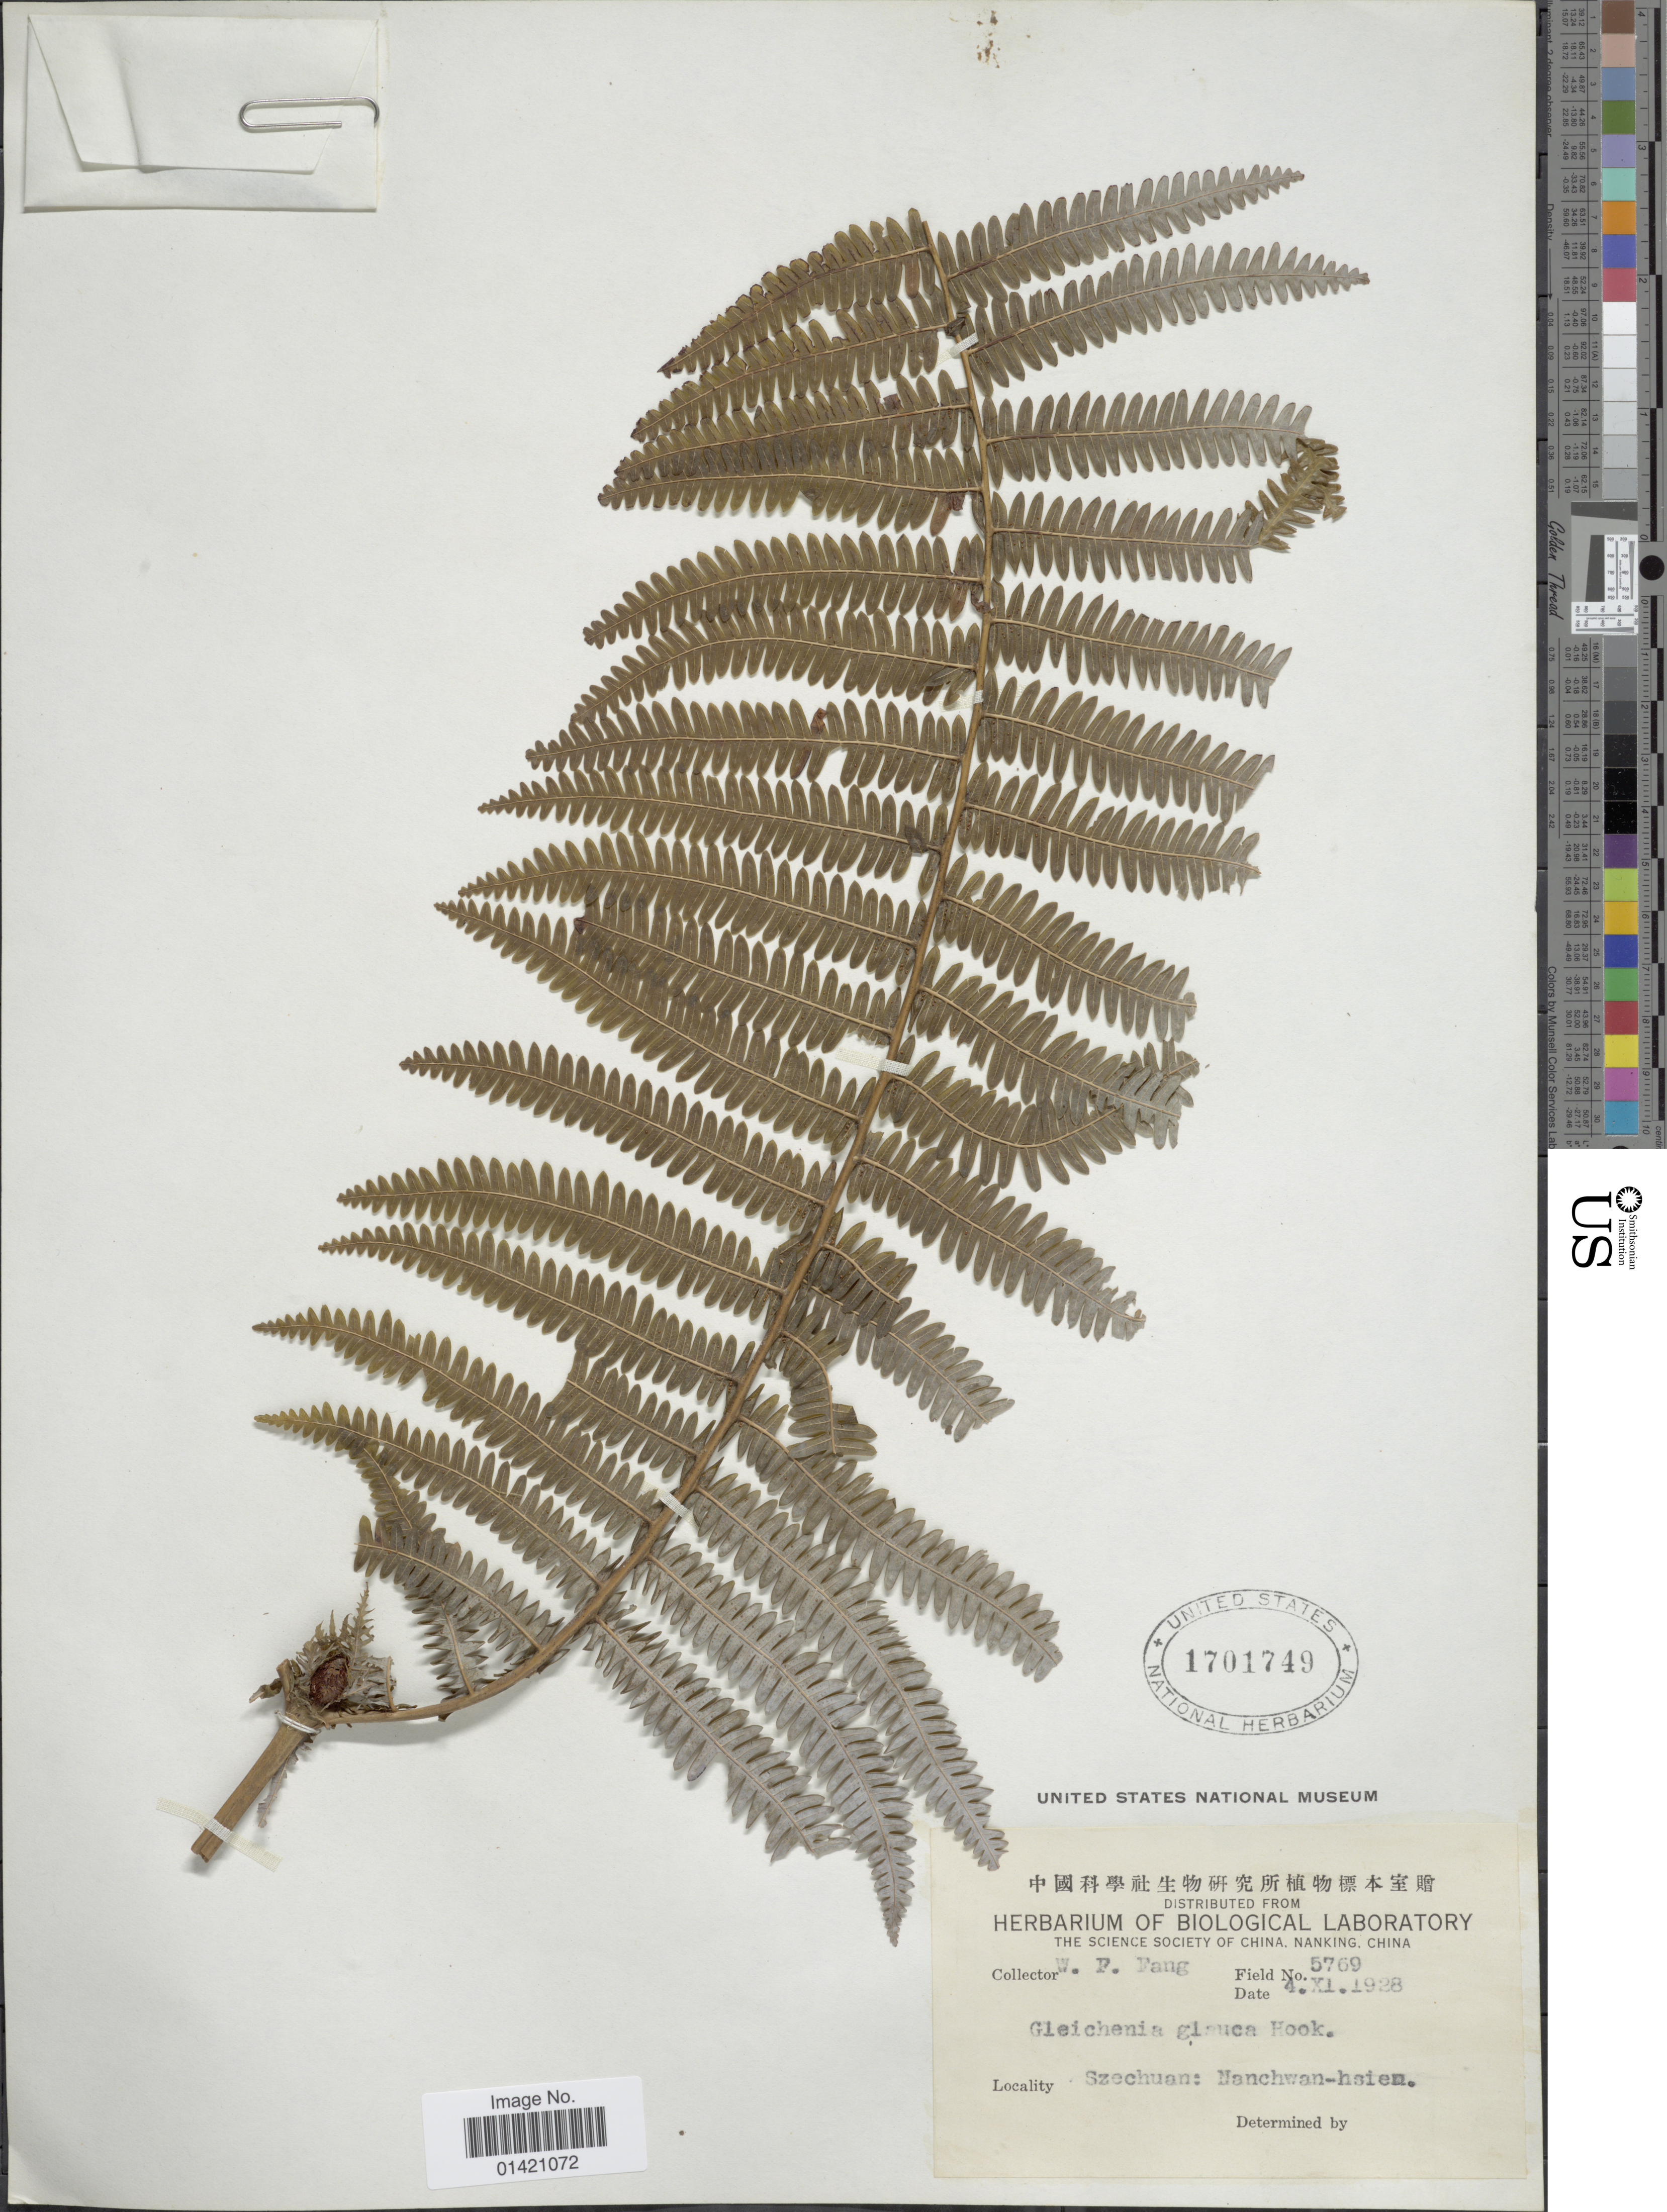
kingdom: Plantae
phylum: Tracheophyta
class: Polypodiopsida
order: Gleicheniales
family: Gleicheniaceae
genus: Diplopterygium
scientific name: Diplopterygium glaucum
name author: (Thunb. ex Houtt.) Nakai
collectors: W. P. Fang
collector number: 5769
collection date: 1928-11-04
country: China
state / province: Sichuan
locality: Szechuan: Manchwan-hsien.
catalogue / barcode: US 1701749